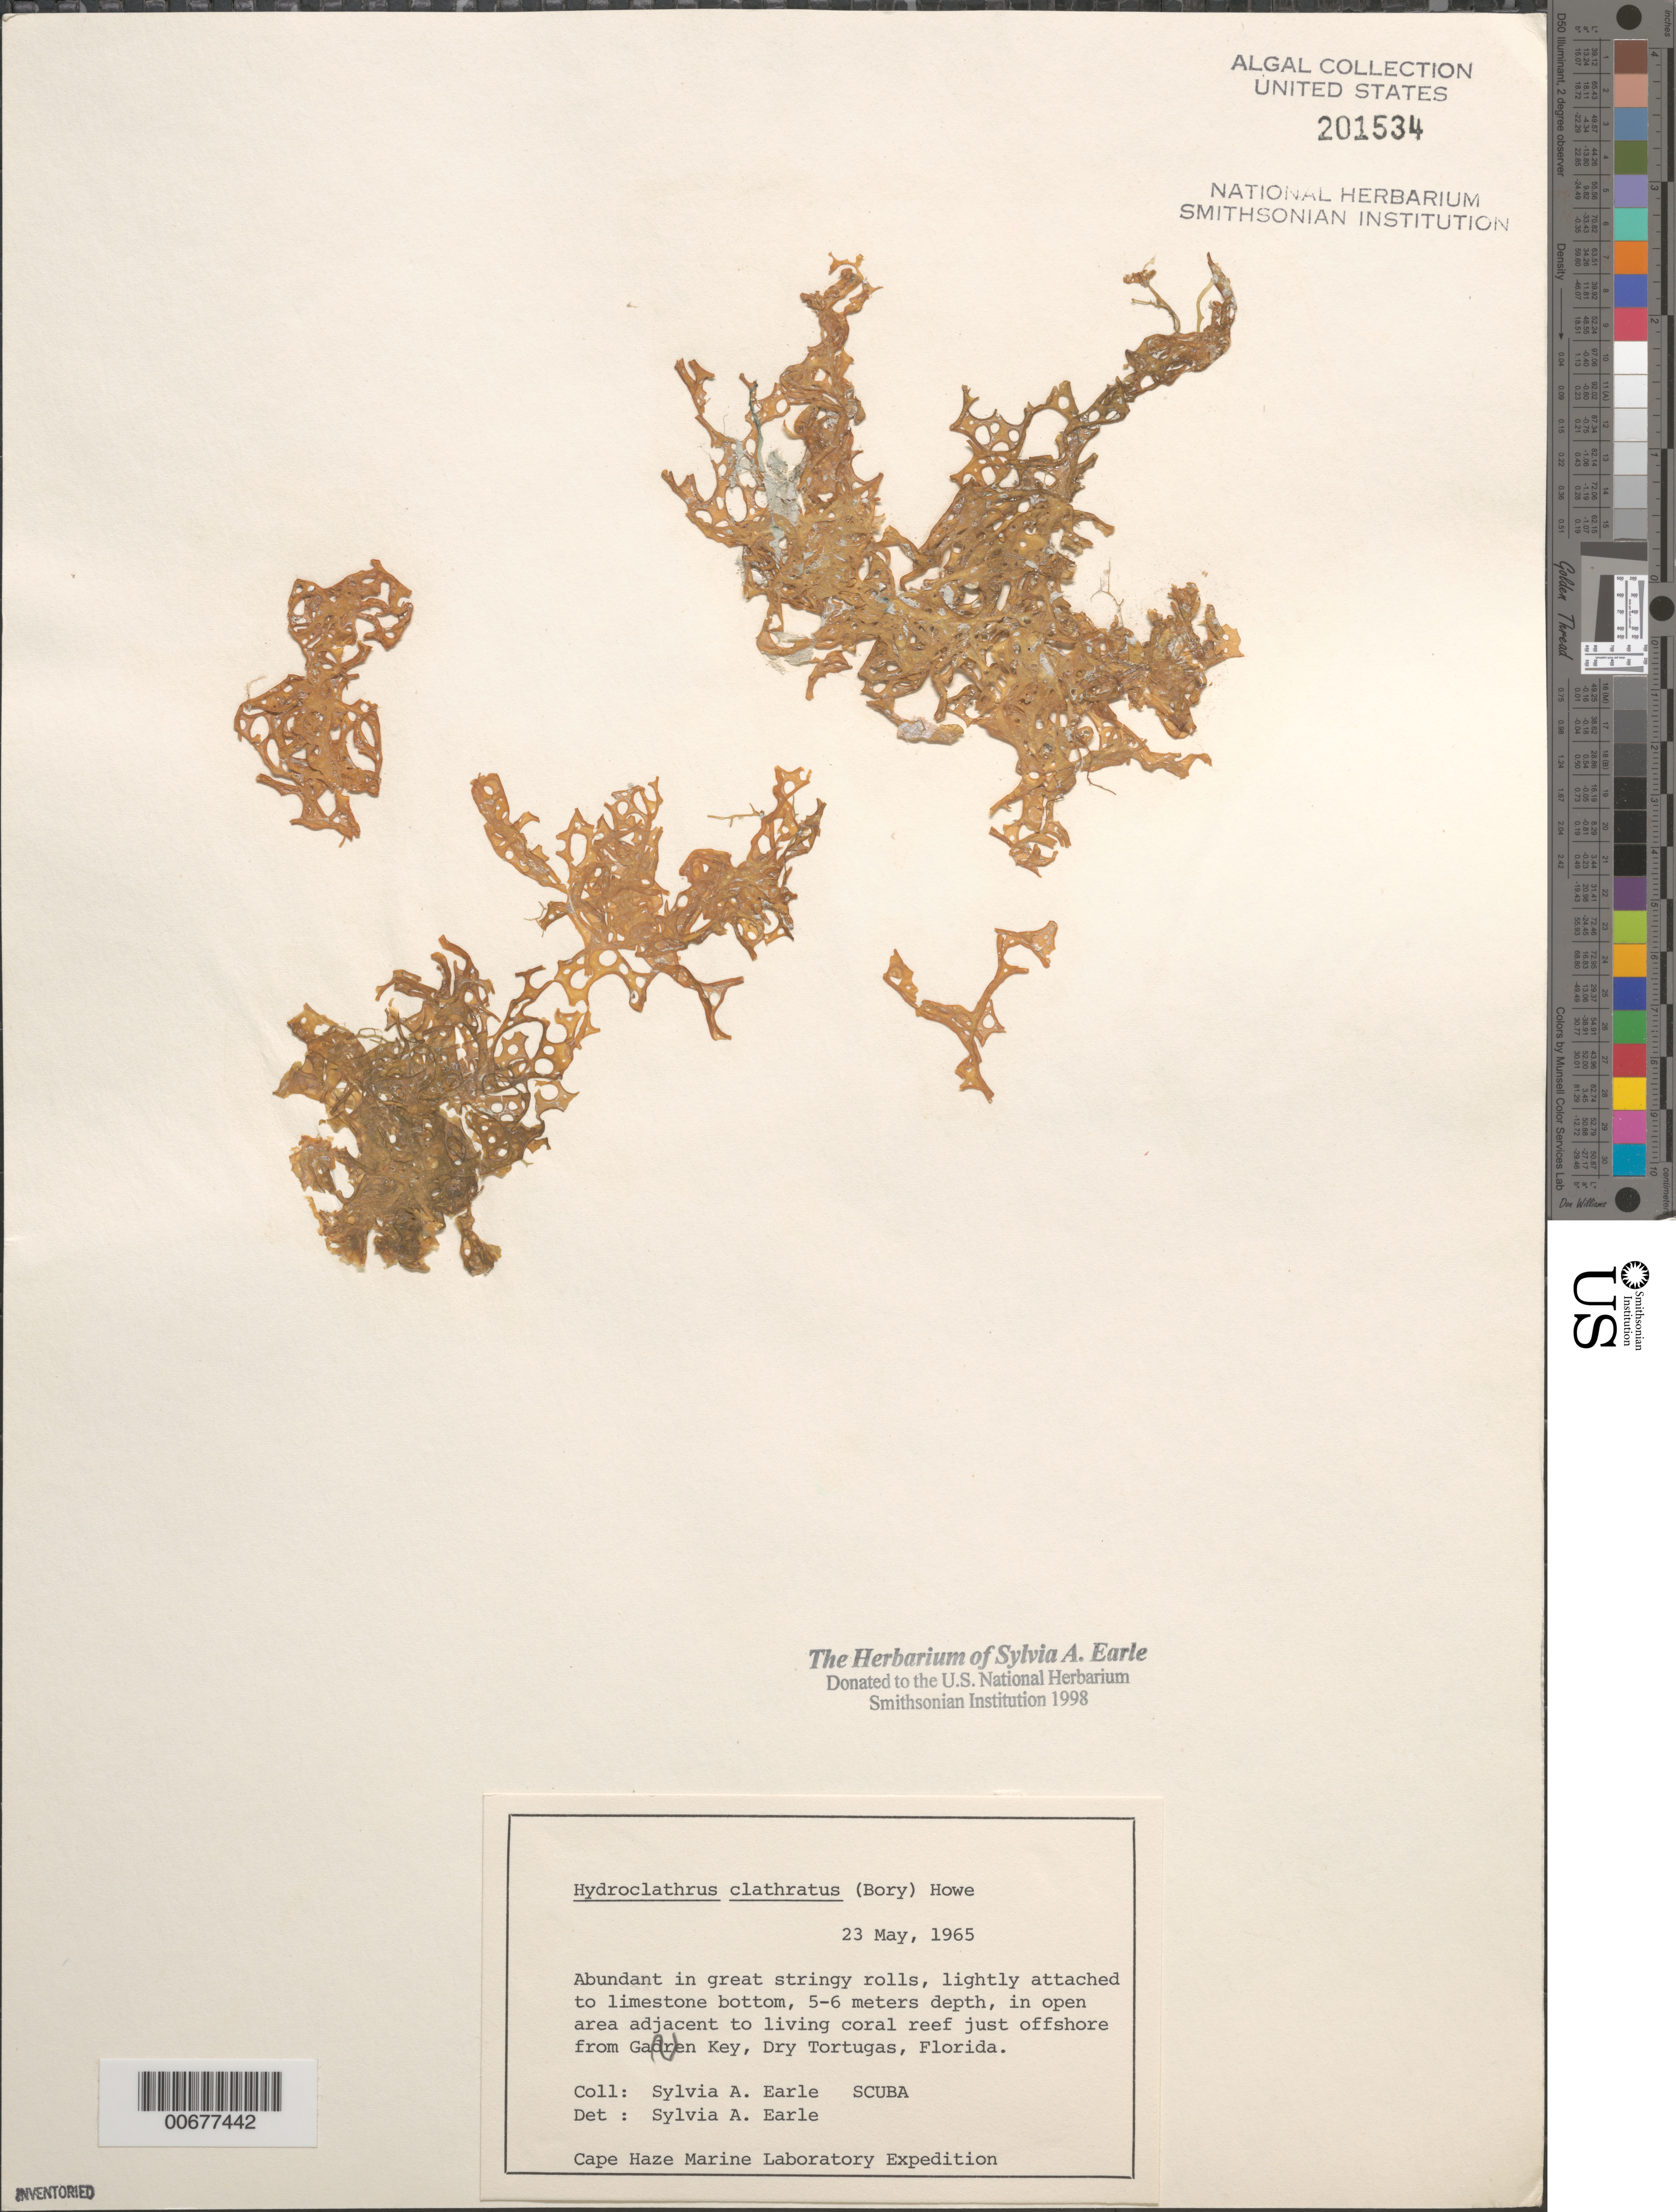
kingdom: Chromista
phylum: Ochrophyta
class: Phaeophyceae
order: Scytosiphonales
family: Scytosiphonaceae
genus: Hydroclathrus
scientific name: Hydroclathrus clathratus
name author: (C. Agardh) M. Howe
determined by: Earle, S. A.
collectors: S. A. Earle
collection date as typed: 23 May 1965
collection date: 1965-05-23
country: United States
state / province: Florida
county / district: Monroe County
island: Dry Tortugas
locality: Off Garden Key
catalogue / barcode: US 201534